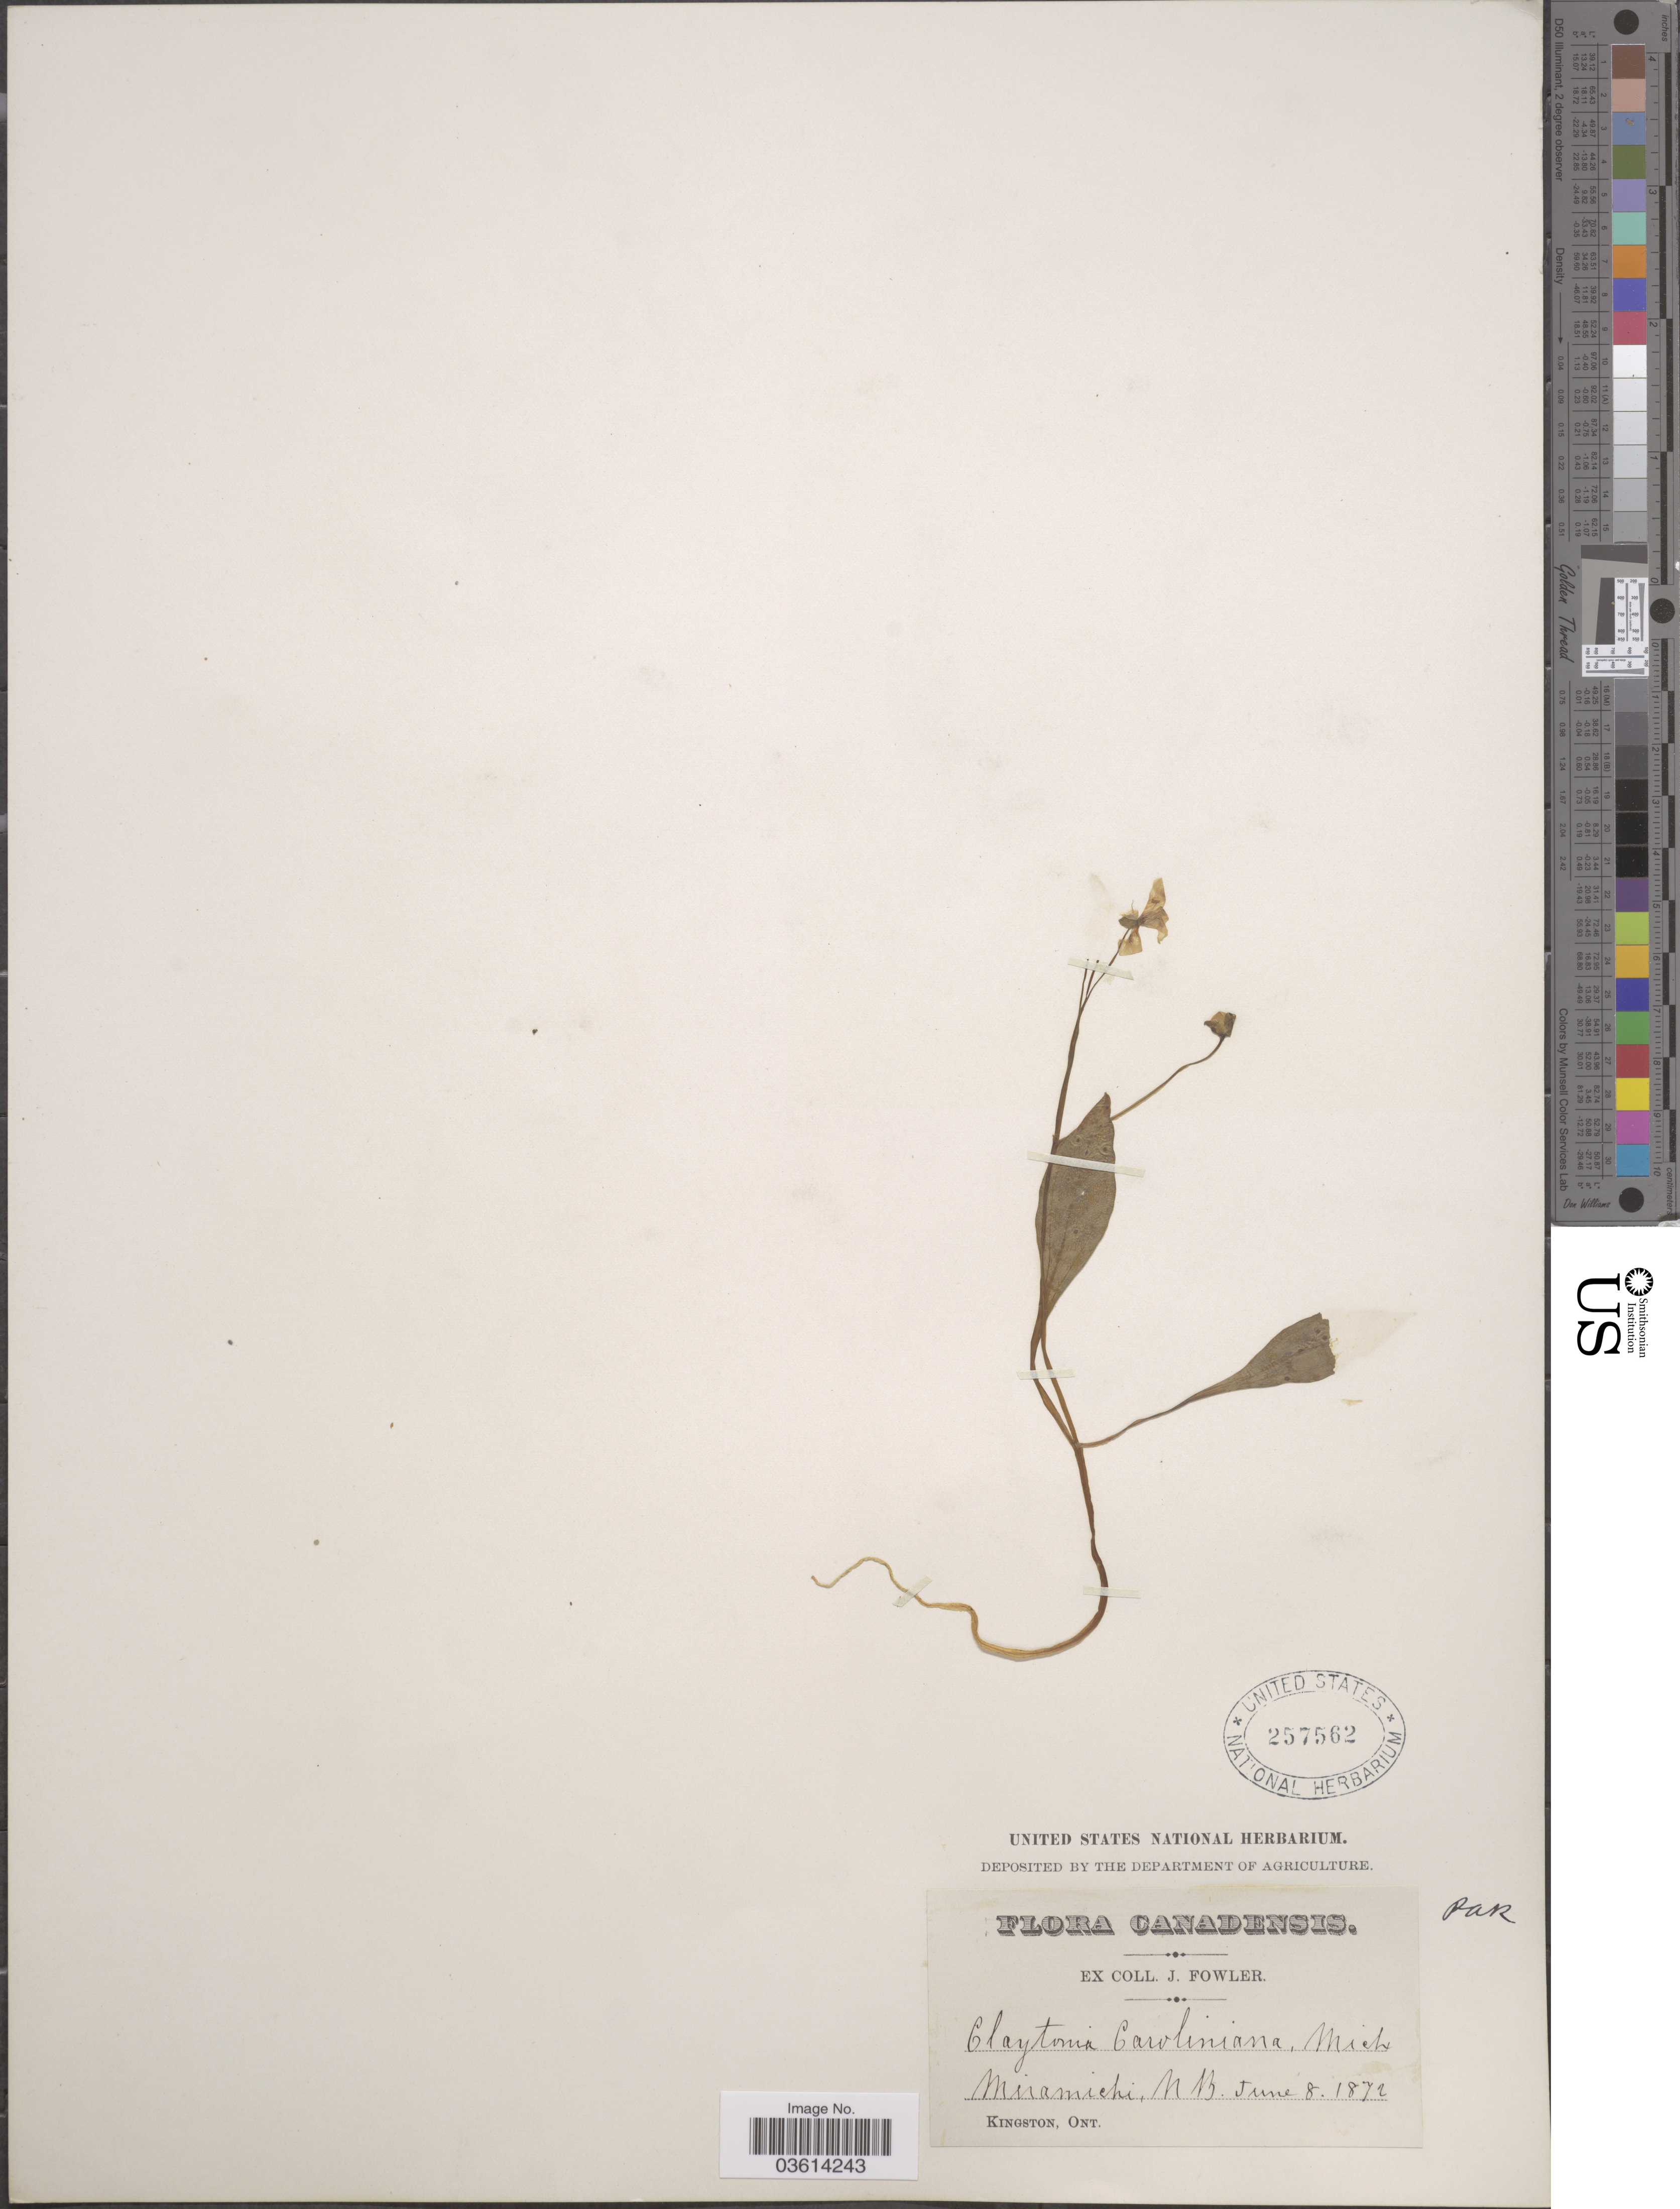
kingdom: Plantae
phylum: Tracheophyta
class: Magnoliopsida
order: Caryophyllales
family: Montiaceae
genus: Claytonia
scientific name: Claytonia caroliniana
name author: Michx.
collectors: J. Fowler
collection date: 1872-06-08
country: Canada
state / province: New Brunswick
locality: Miramichi, N.B.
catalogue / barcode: US 257562